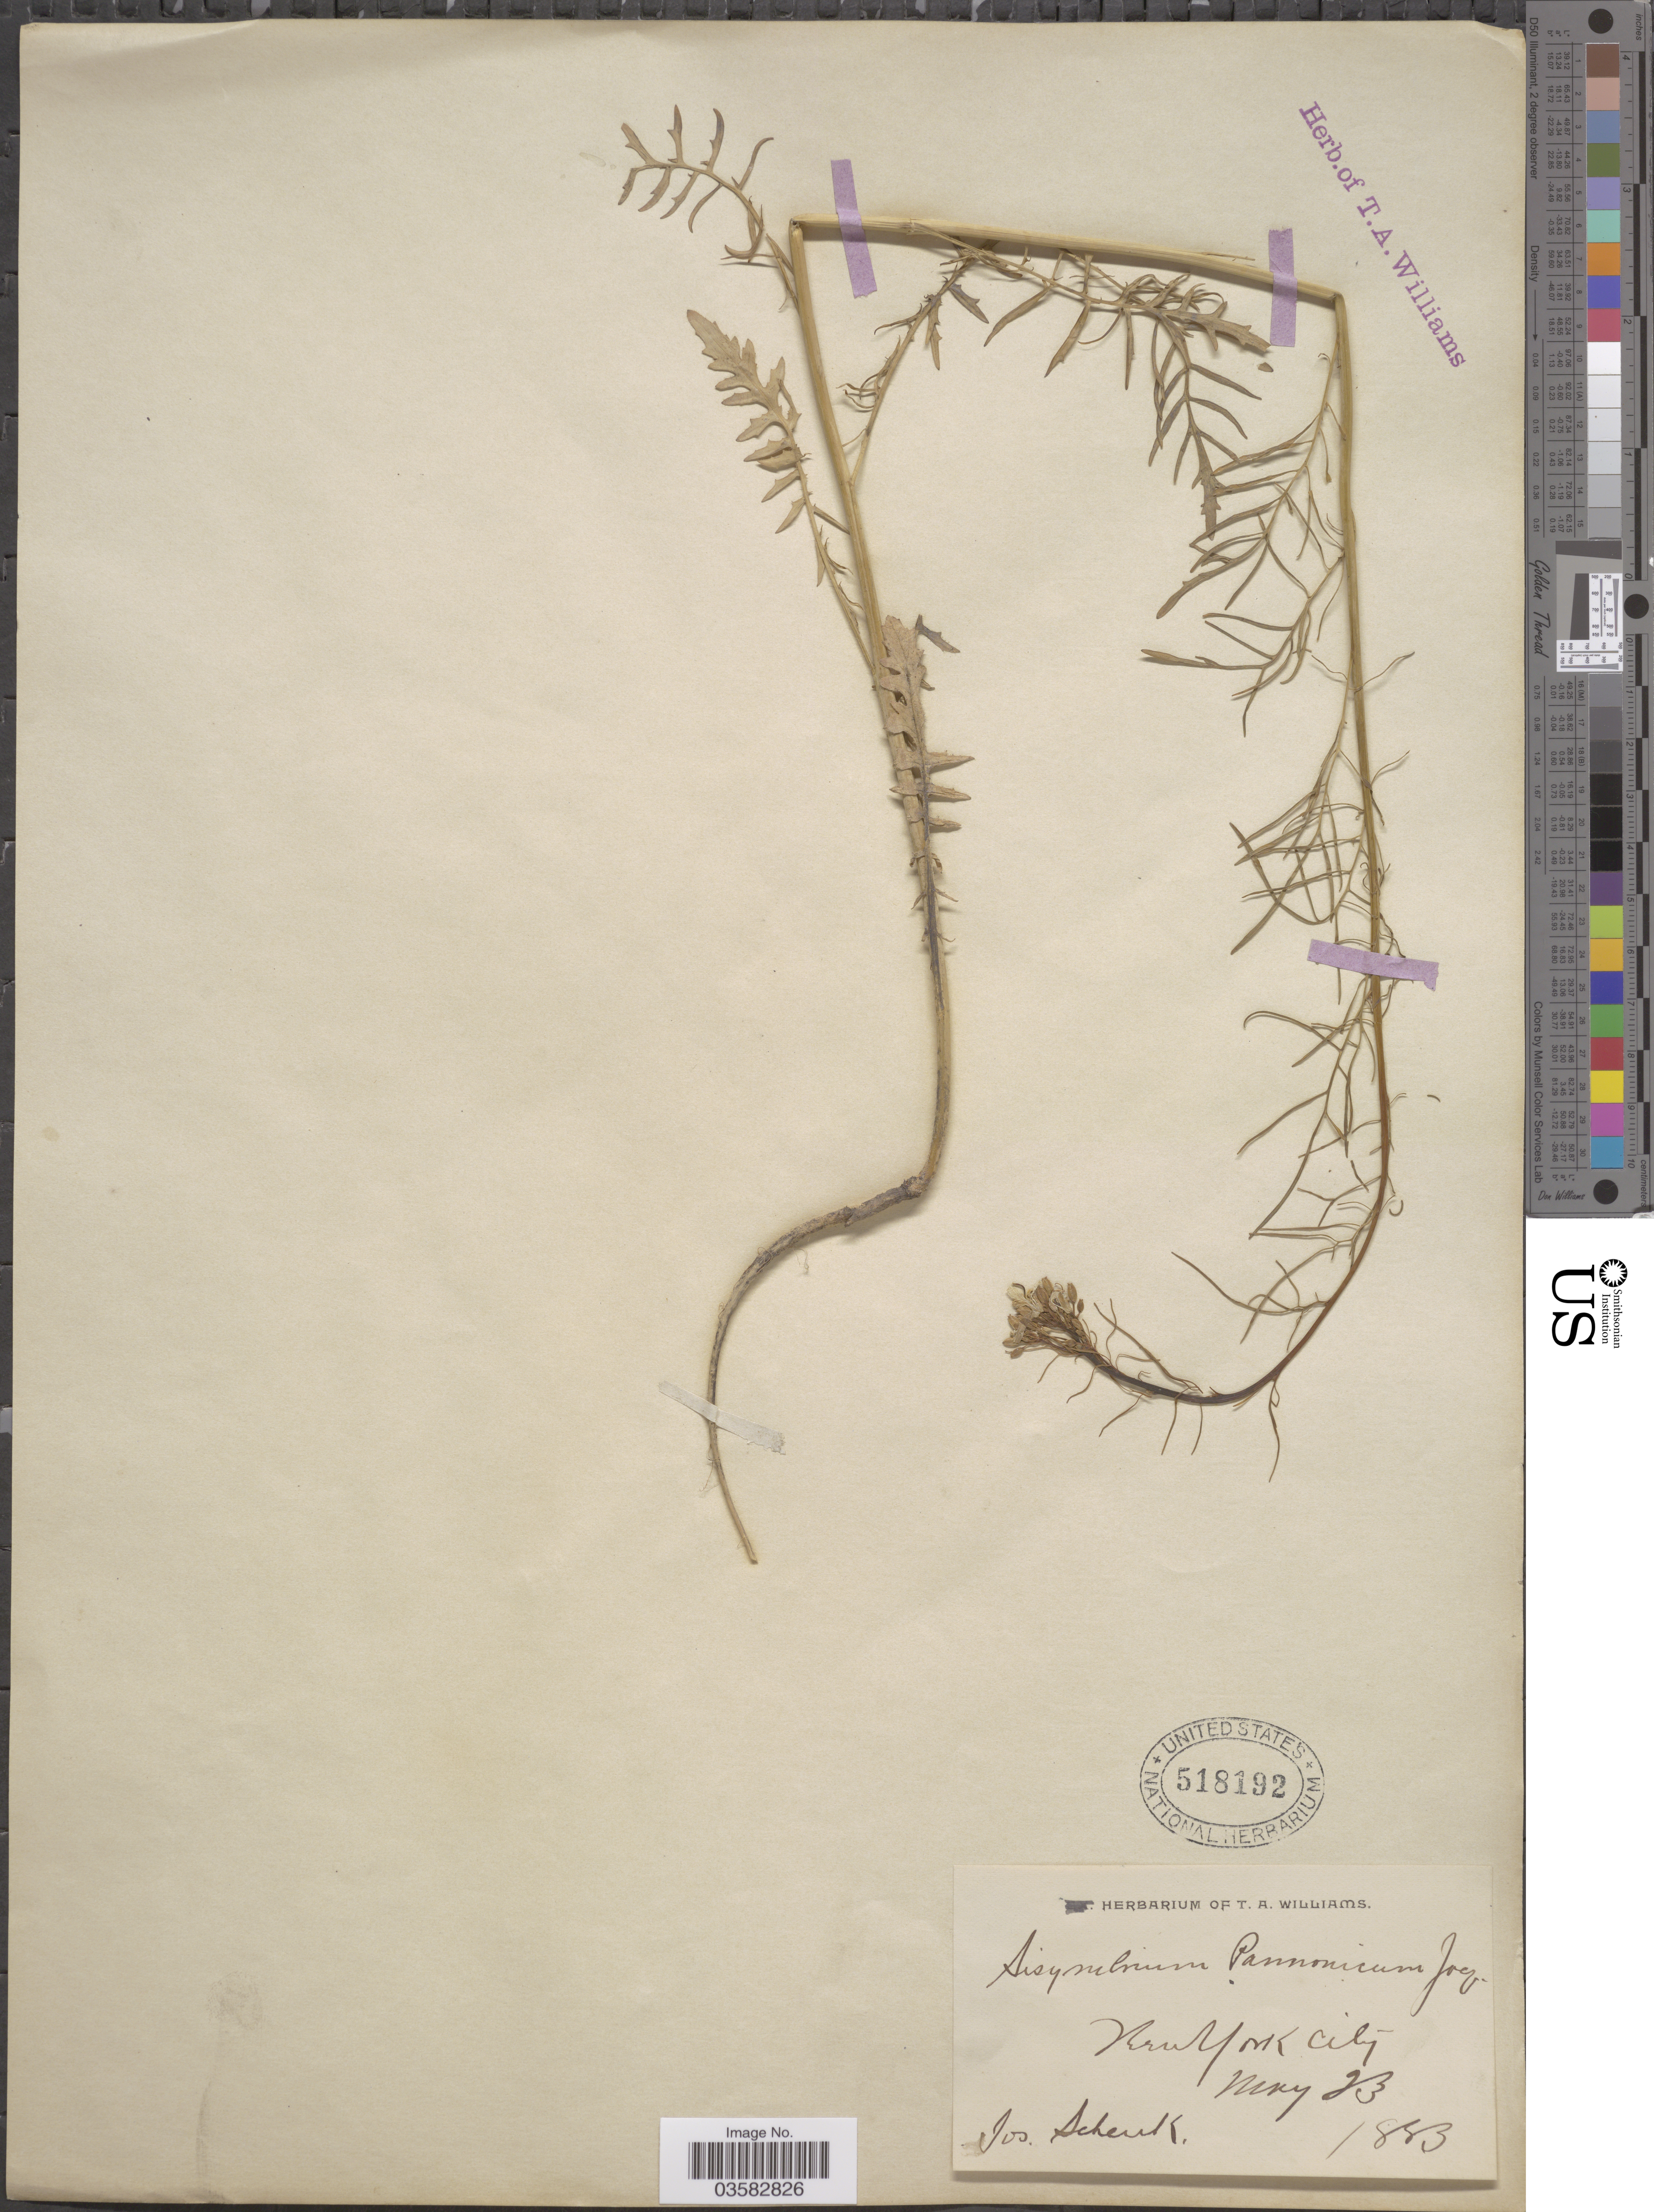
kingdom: Plantae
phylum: Tracheophyta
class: Magnoliopsida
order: Brassicales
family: Brassicaceae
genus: Sisymbrium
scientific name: Sisymbrium altissimum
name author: L.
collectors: J. A. Schenk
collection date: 1883-05-23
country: United States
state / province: New York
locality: New York City.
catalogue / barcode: US 518192